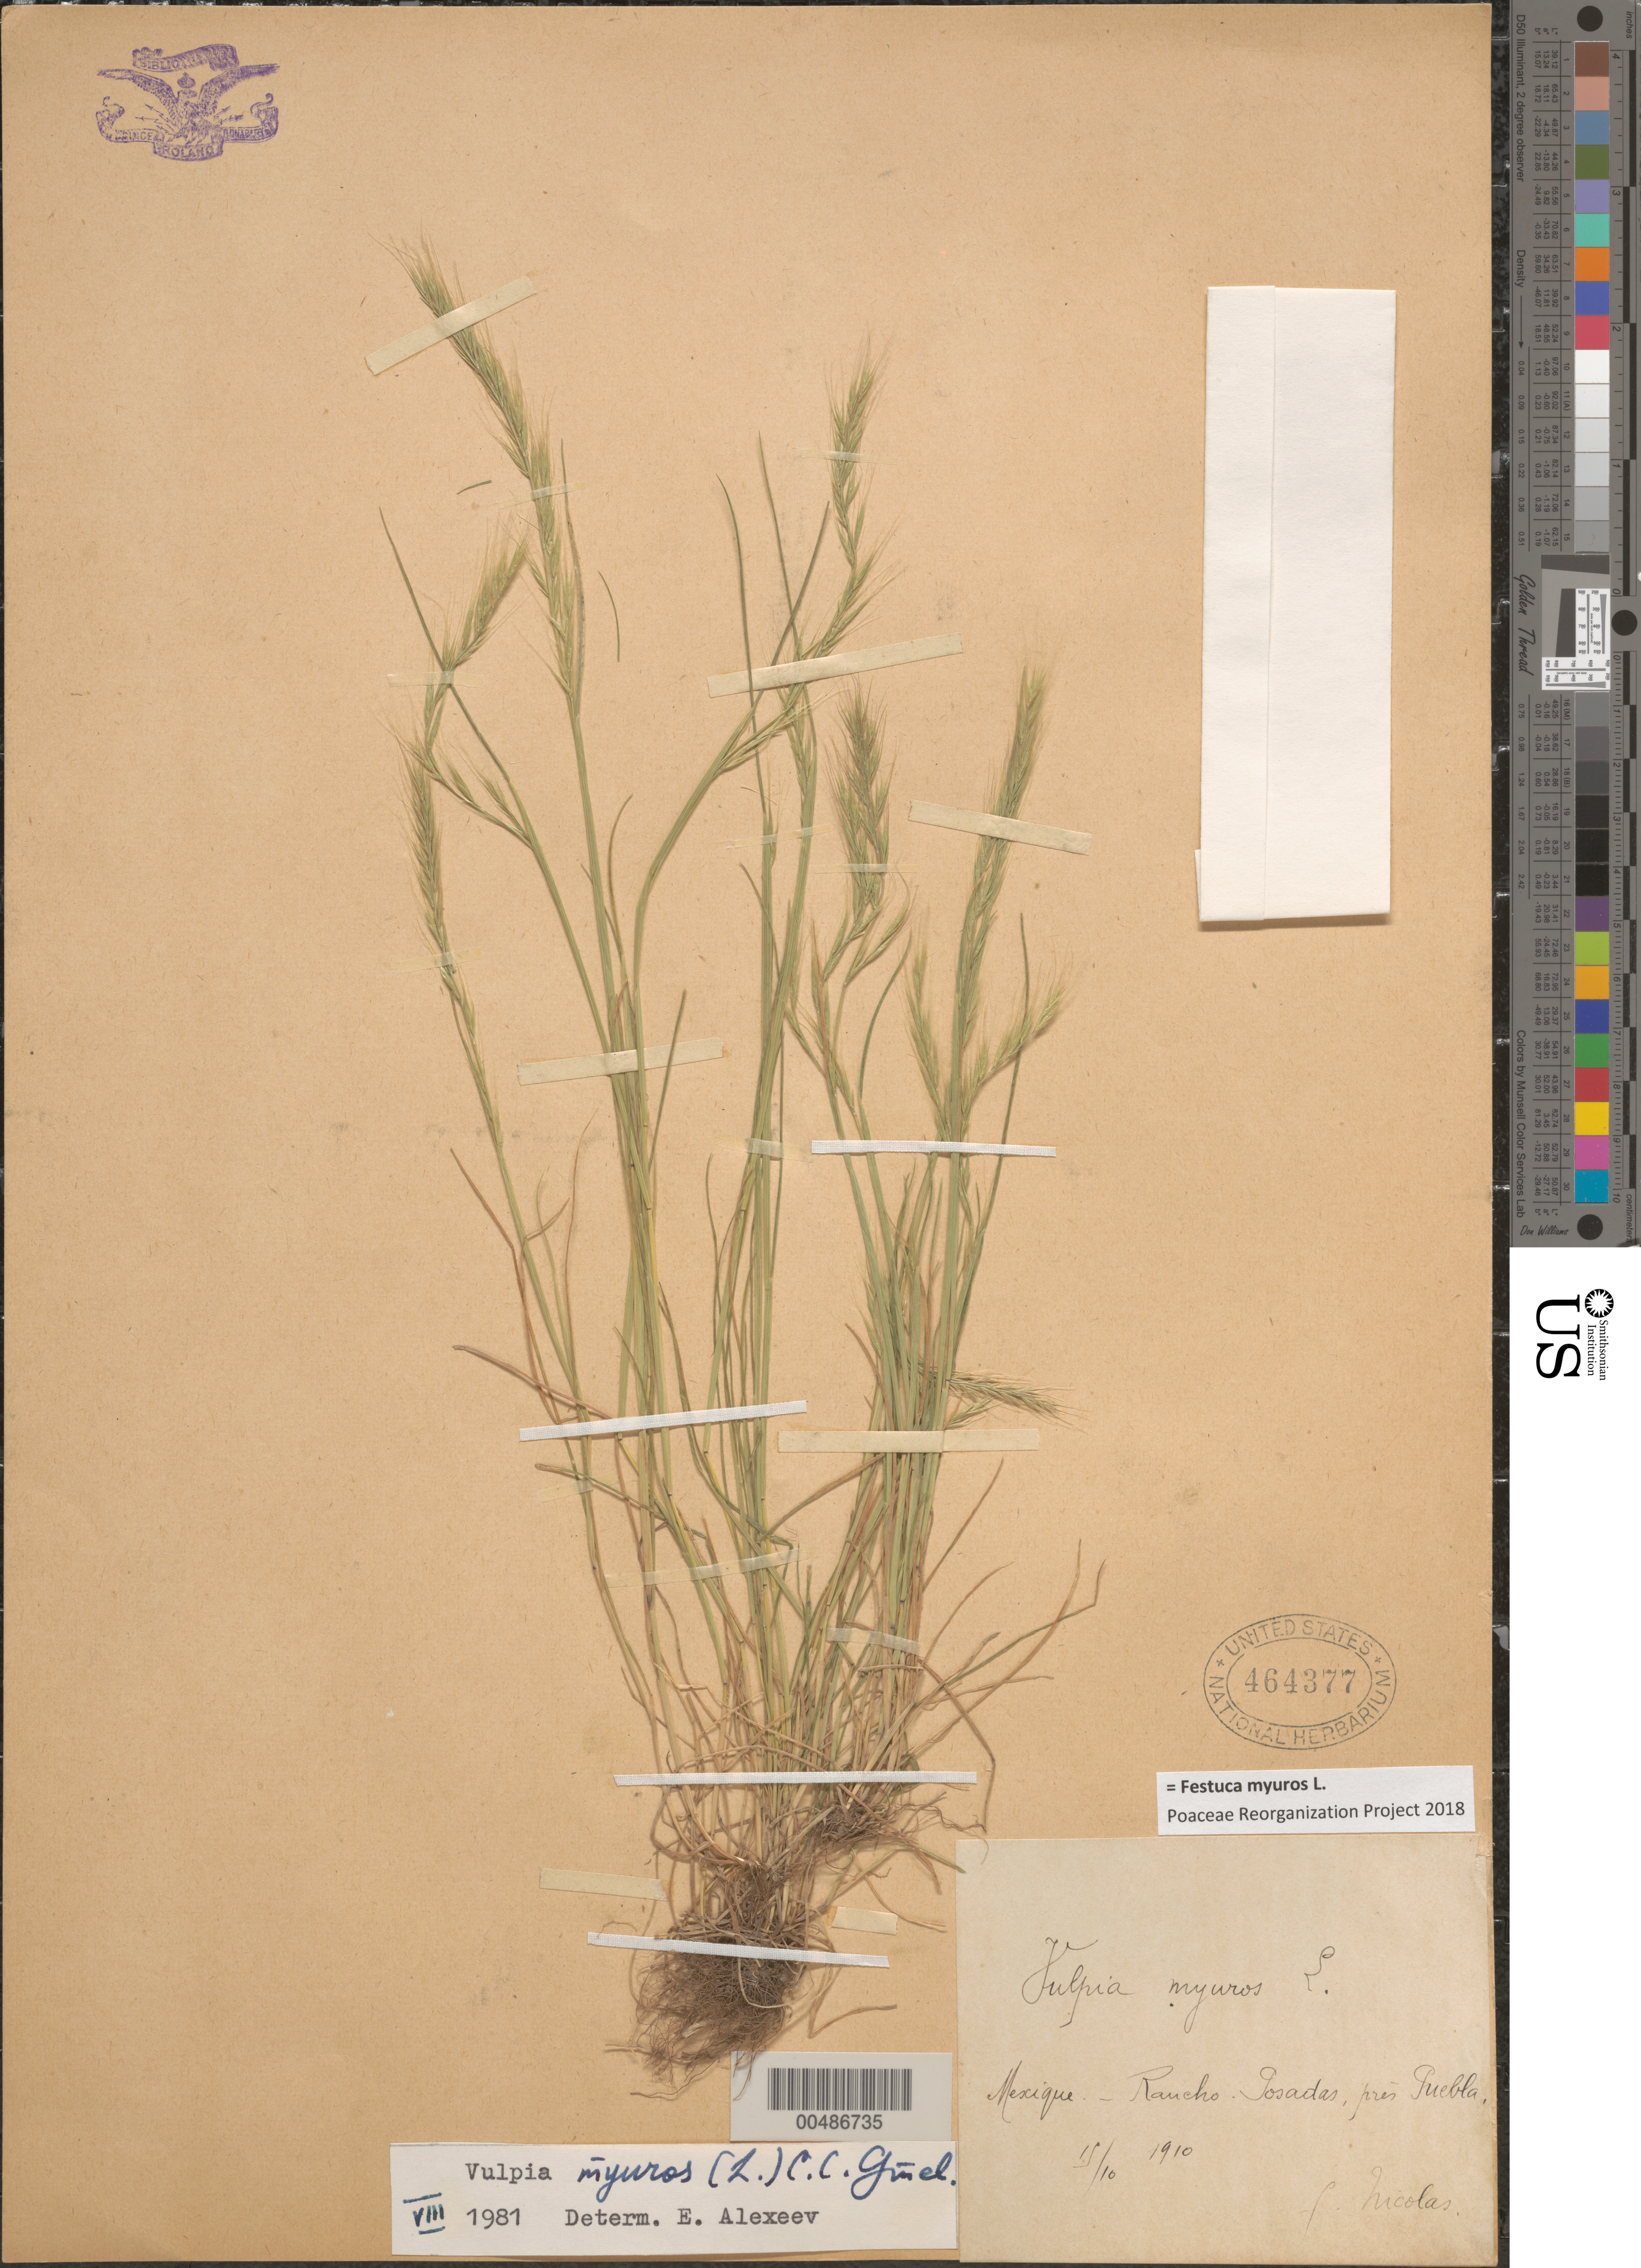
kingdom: Plantae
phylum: Tracheophyta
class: Liliopsida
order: Poales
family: Poaceae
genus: Festuca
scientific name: Festuca myuros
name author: L.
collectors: B. Nicolas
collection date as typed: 15 Oct 1910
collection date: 1910-10-15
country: Mexico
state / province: Puebla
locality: Rancho Gosaitas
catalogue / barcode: US 464377